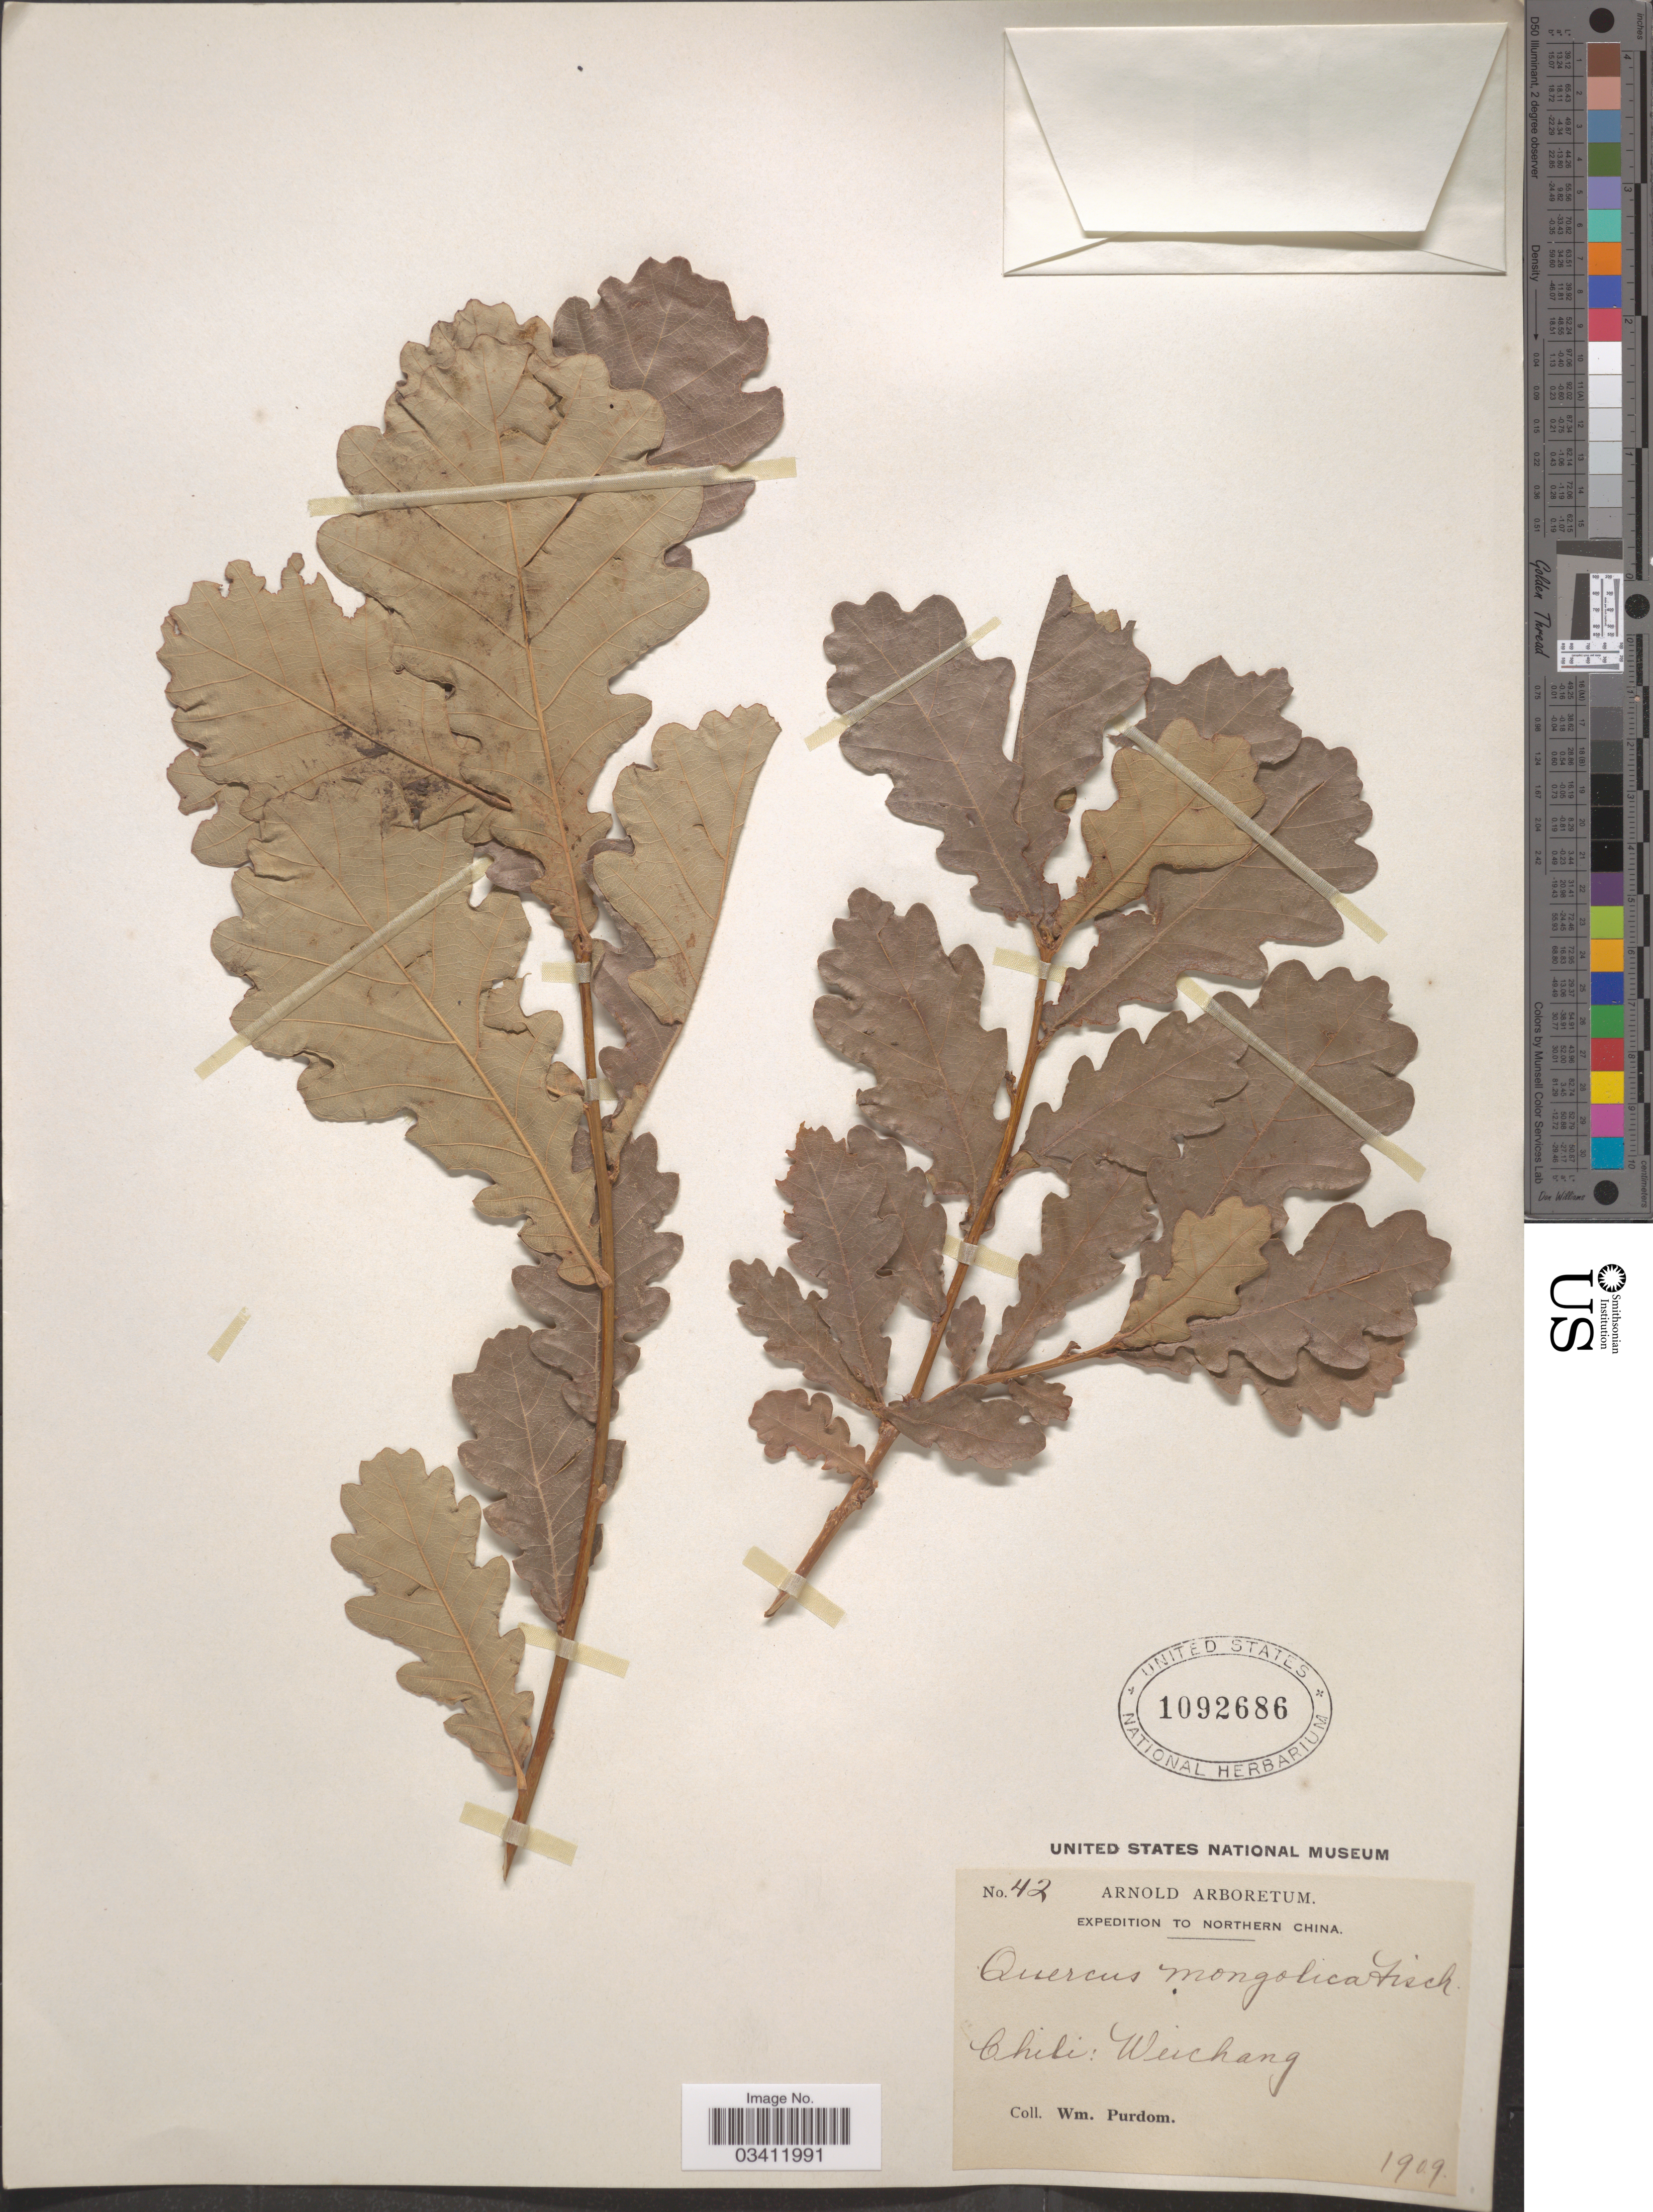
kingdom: Plantae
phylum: Tracheophyta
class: Magnoliopsida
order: Fagales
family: Fagaceae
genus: Quercus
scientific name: Quercus mongolica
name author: Fisch. ex Ledeb.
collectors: W. Purdom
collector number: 42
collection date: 1909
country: China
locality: Northern China. Chili: Weichang.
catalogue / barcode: US 1092686